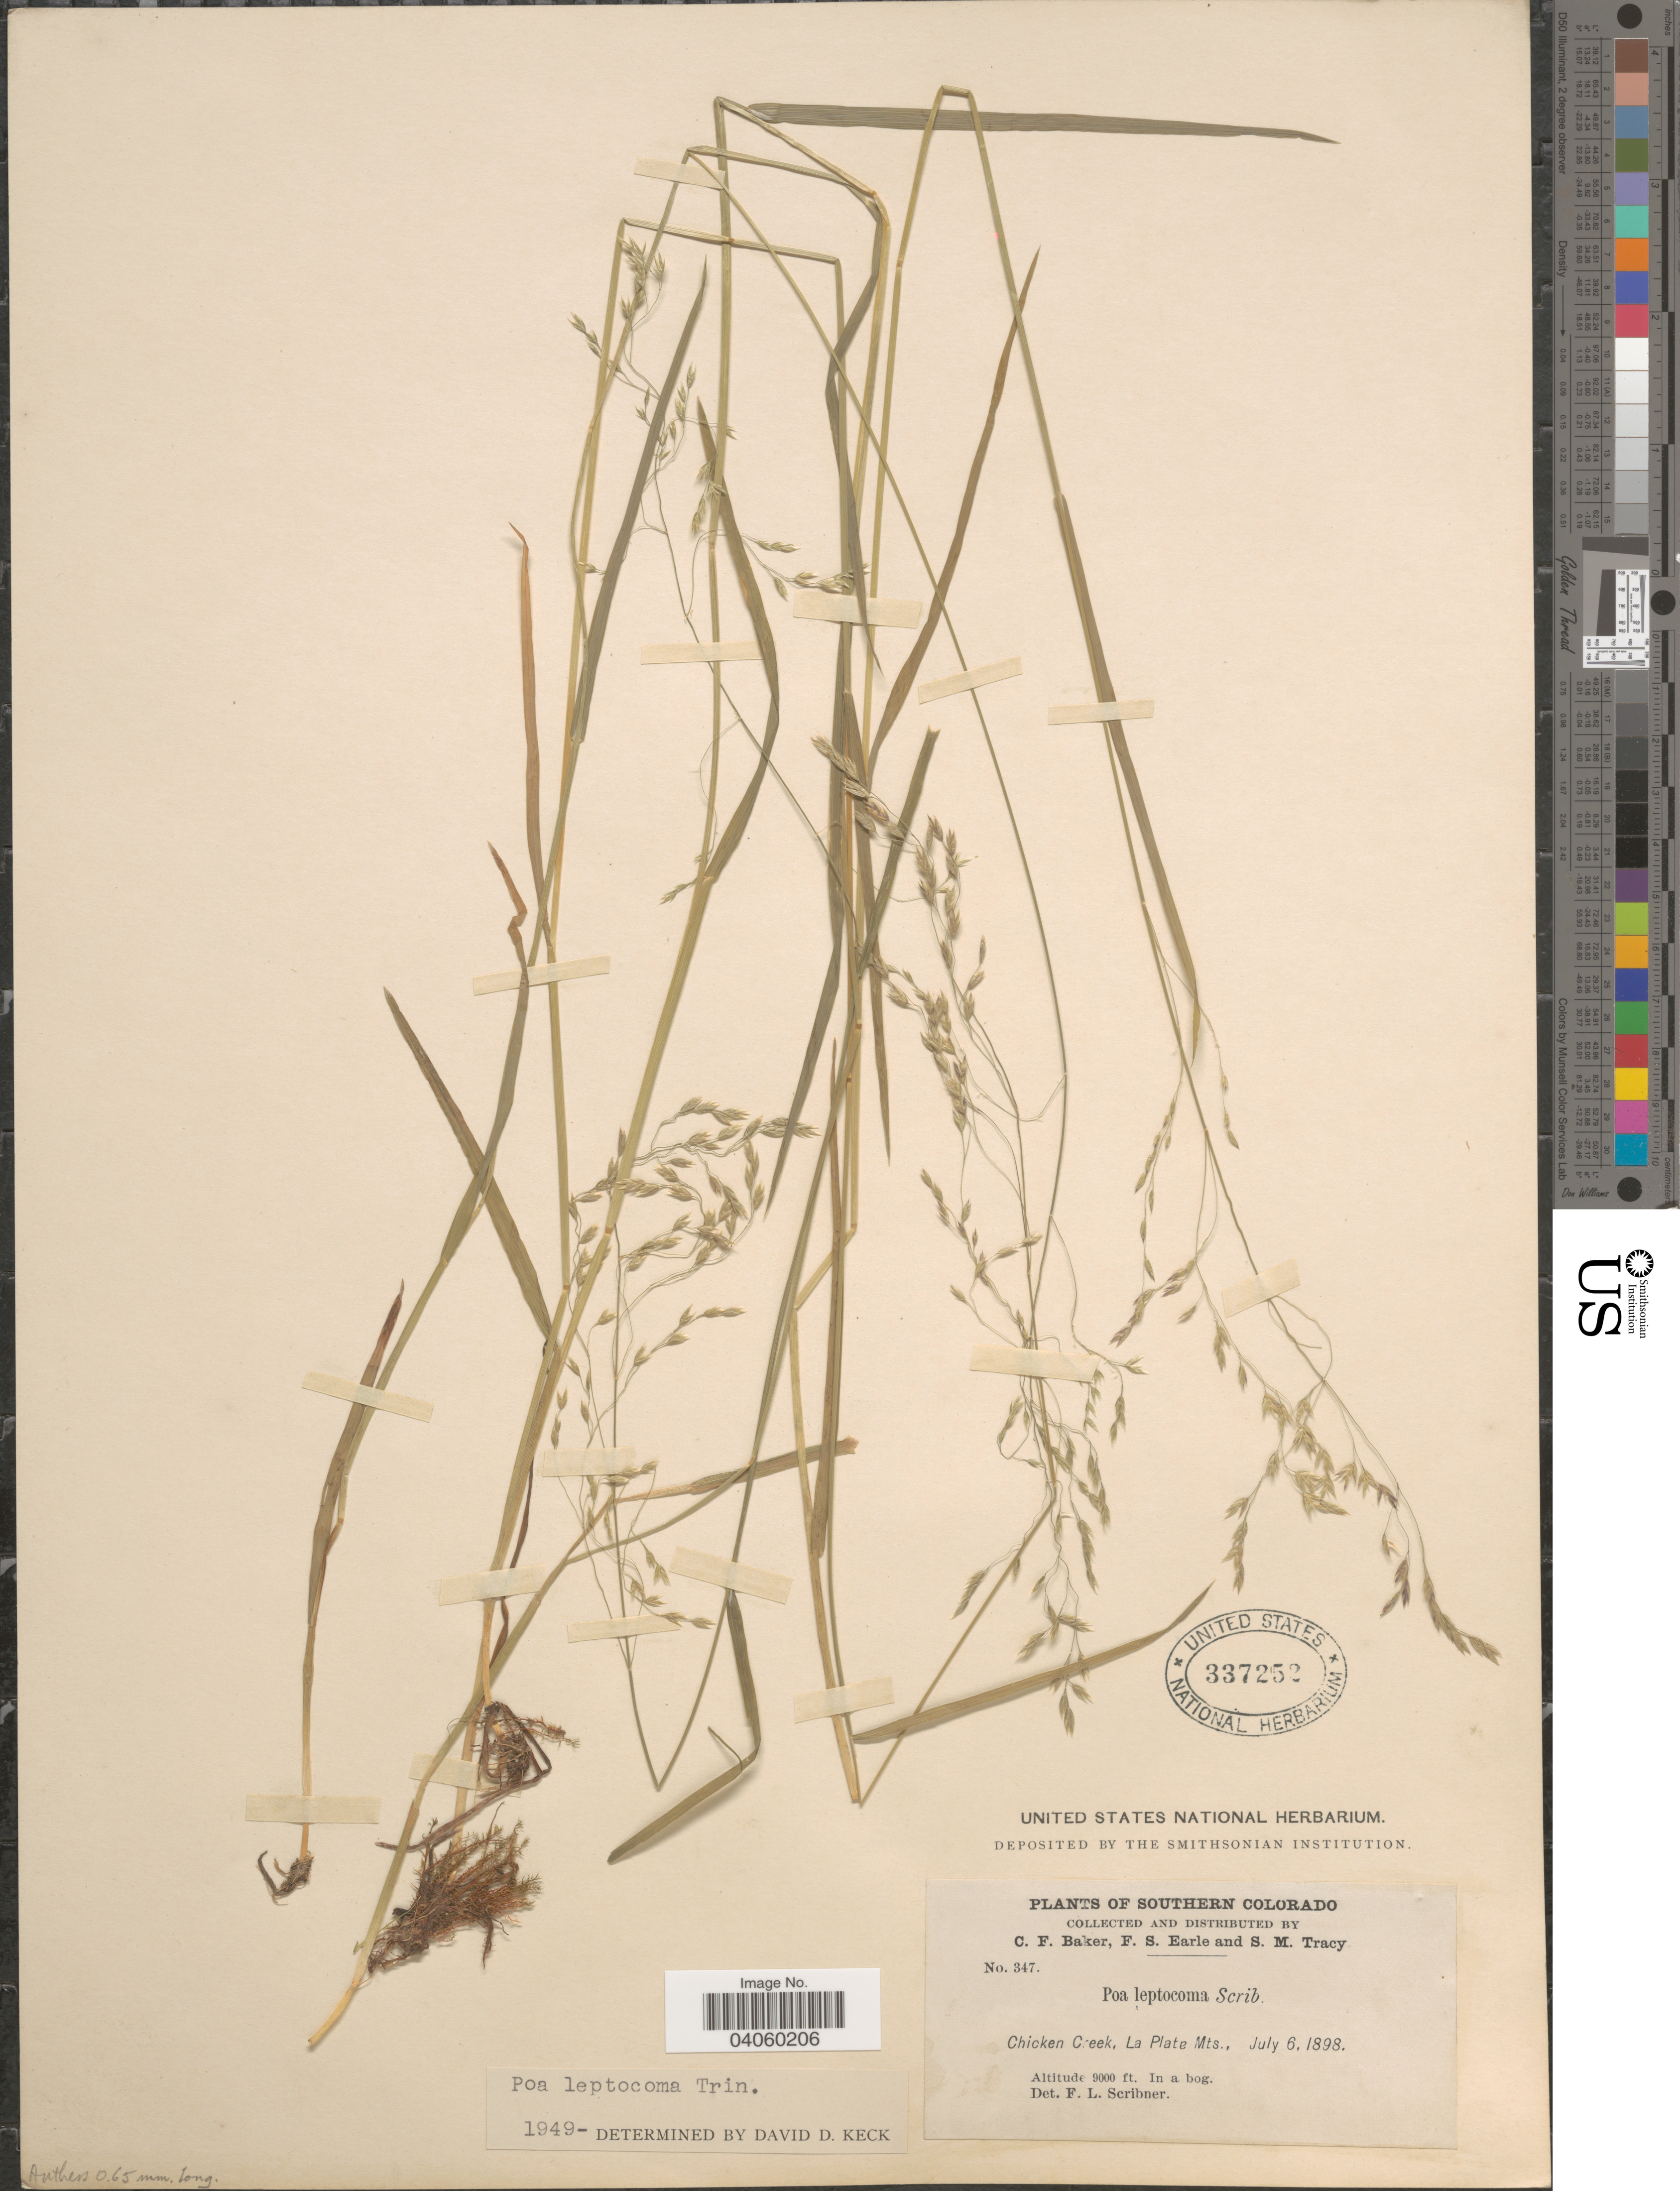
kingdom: Plantae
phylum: Tracheophyta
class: Liliopsida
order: Poales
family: Poaceae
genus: Poa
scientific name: Poa leptocoma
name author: Trin.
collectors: C. F. Baker, F. S. Earle & S. M. Tracy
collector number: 347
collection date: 1898-07-06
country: United States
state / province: Colorado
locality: Southern Colorado. Chicken Creek, La Plata Mts.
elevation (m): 2743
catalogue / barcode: US 337252